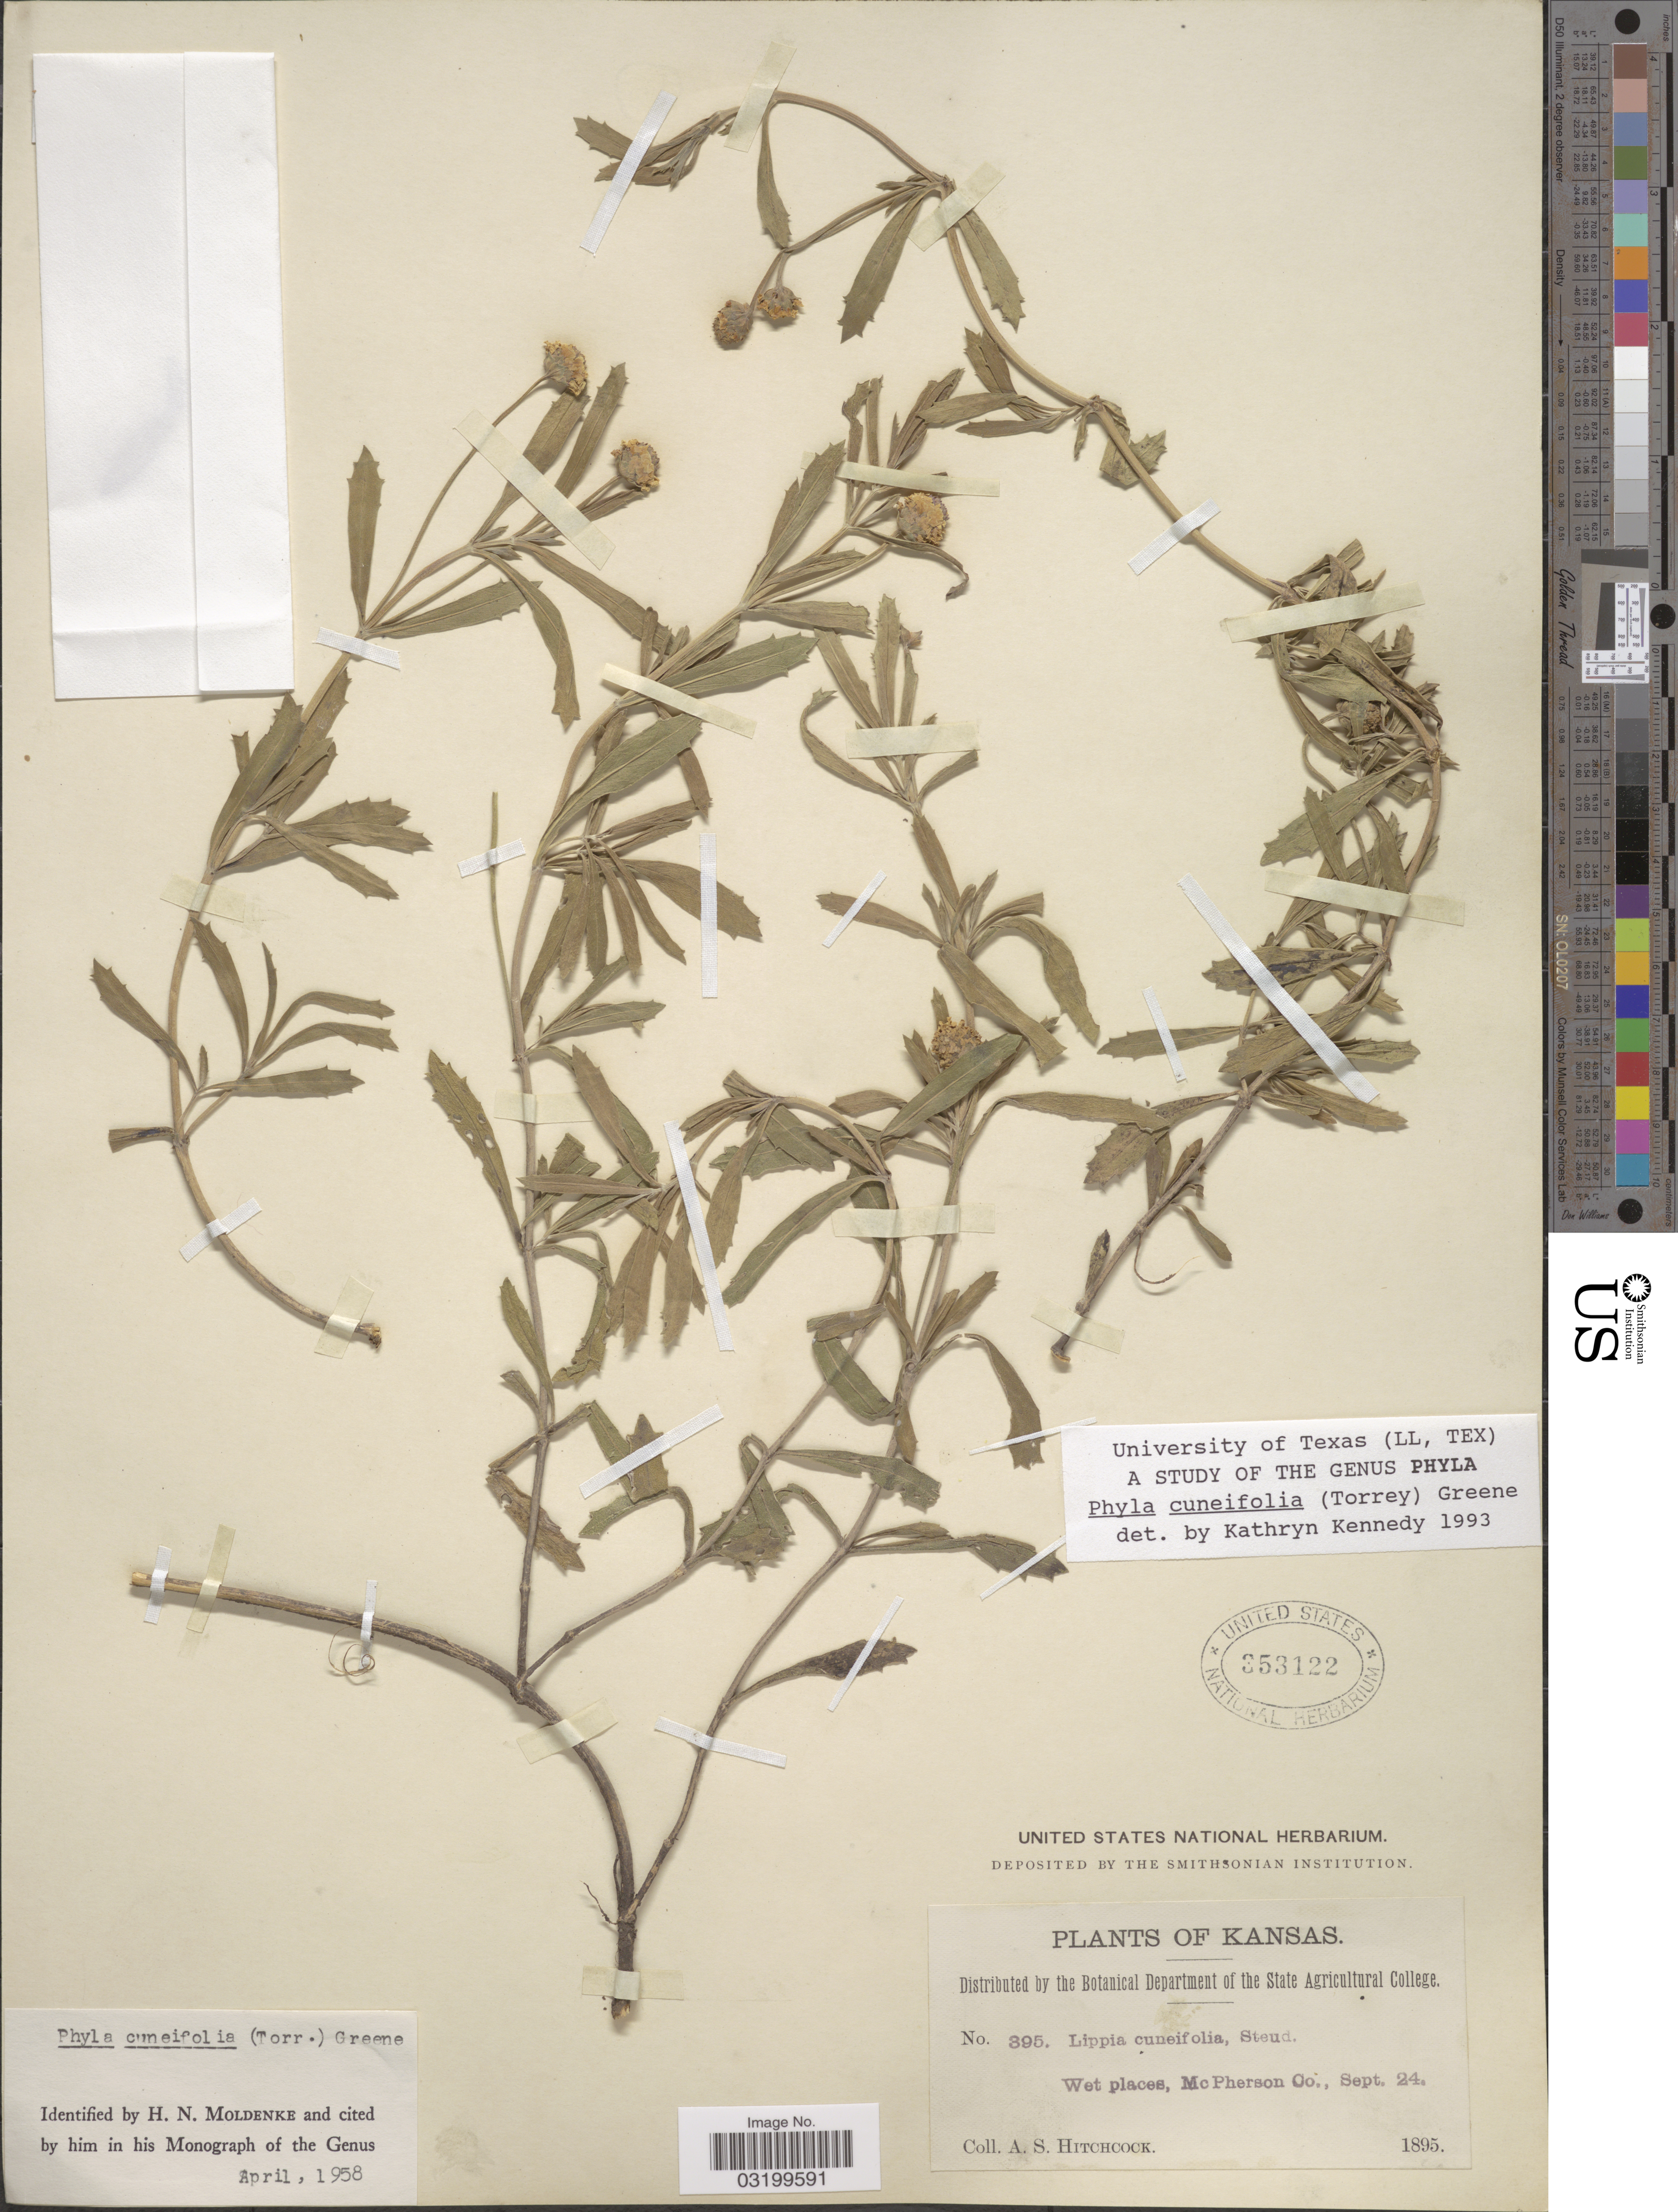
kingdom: Plantae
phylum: Tracheophyta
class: Magnoliopsida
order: Lamiales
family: Verbenaceae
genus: Phyla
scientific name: Phyla cuneifolia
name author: (Torr.) Greene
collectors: A. S. Hitchcock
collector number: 395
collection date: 1895-09-24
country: United States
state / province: Kansas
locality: McPherson Co.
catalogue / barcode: US 353122